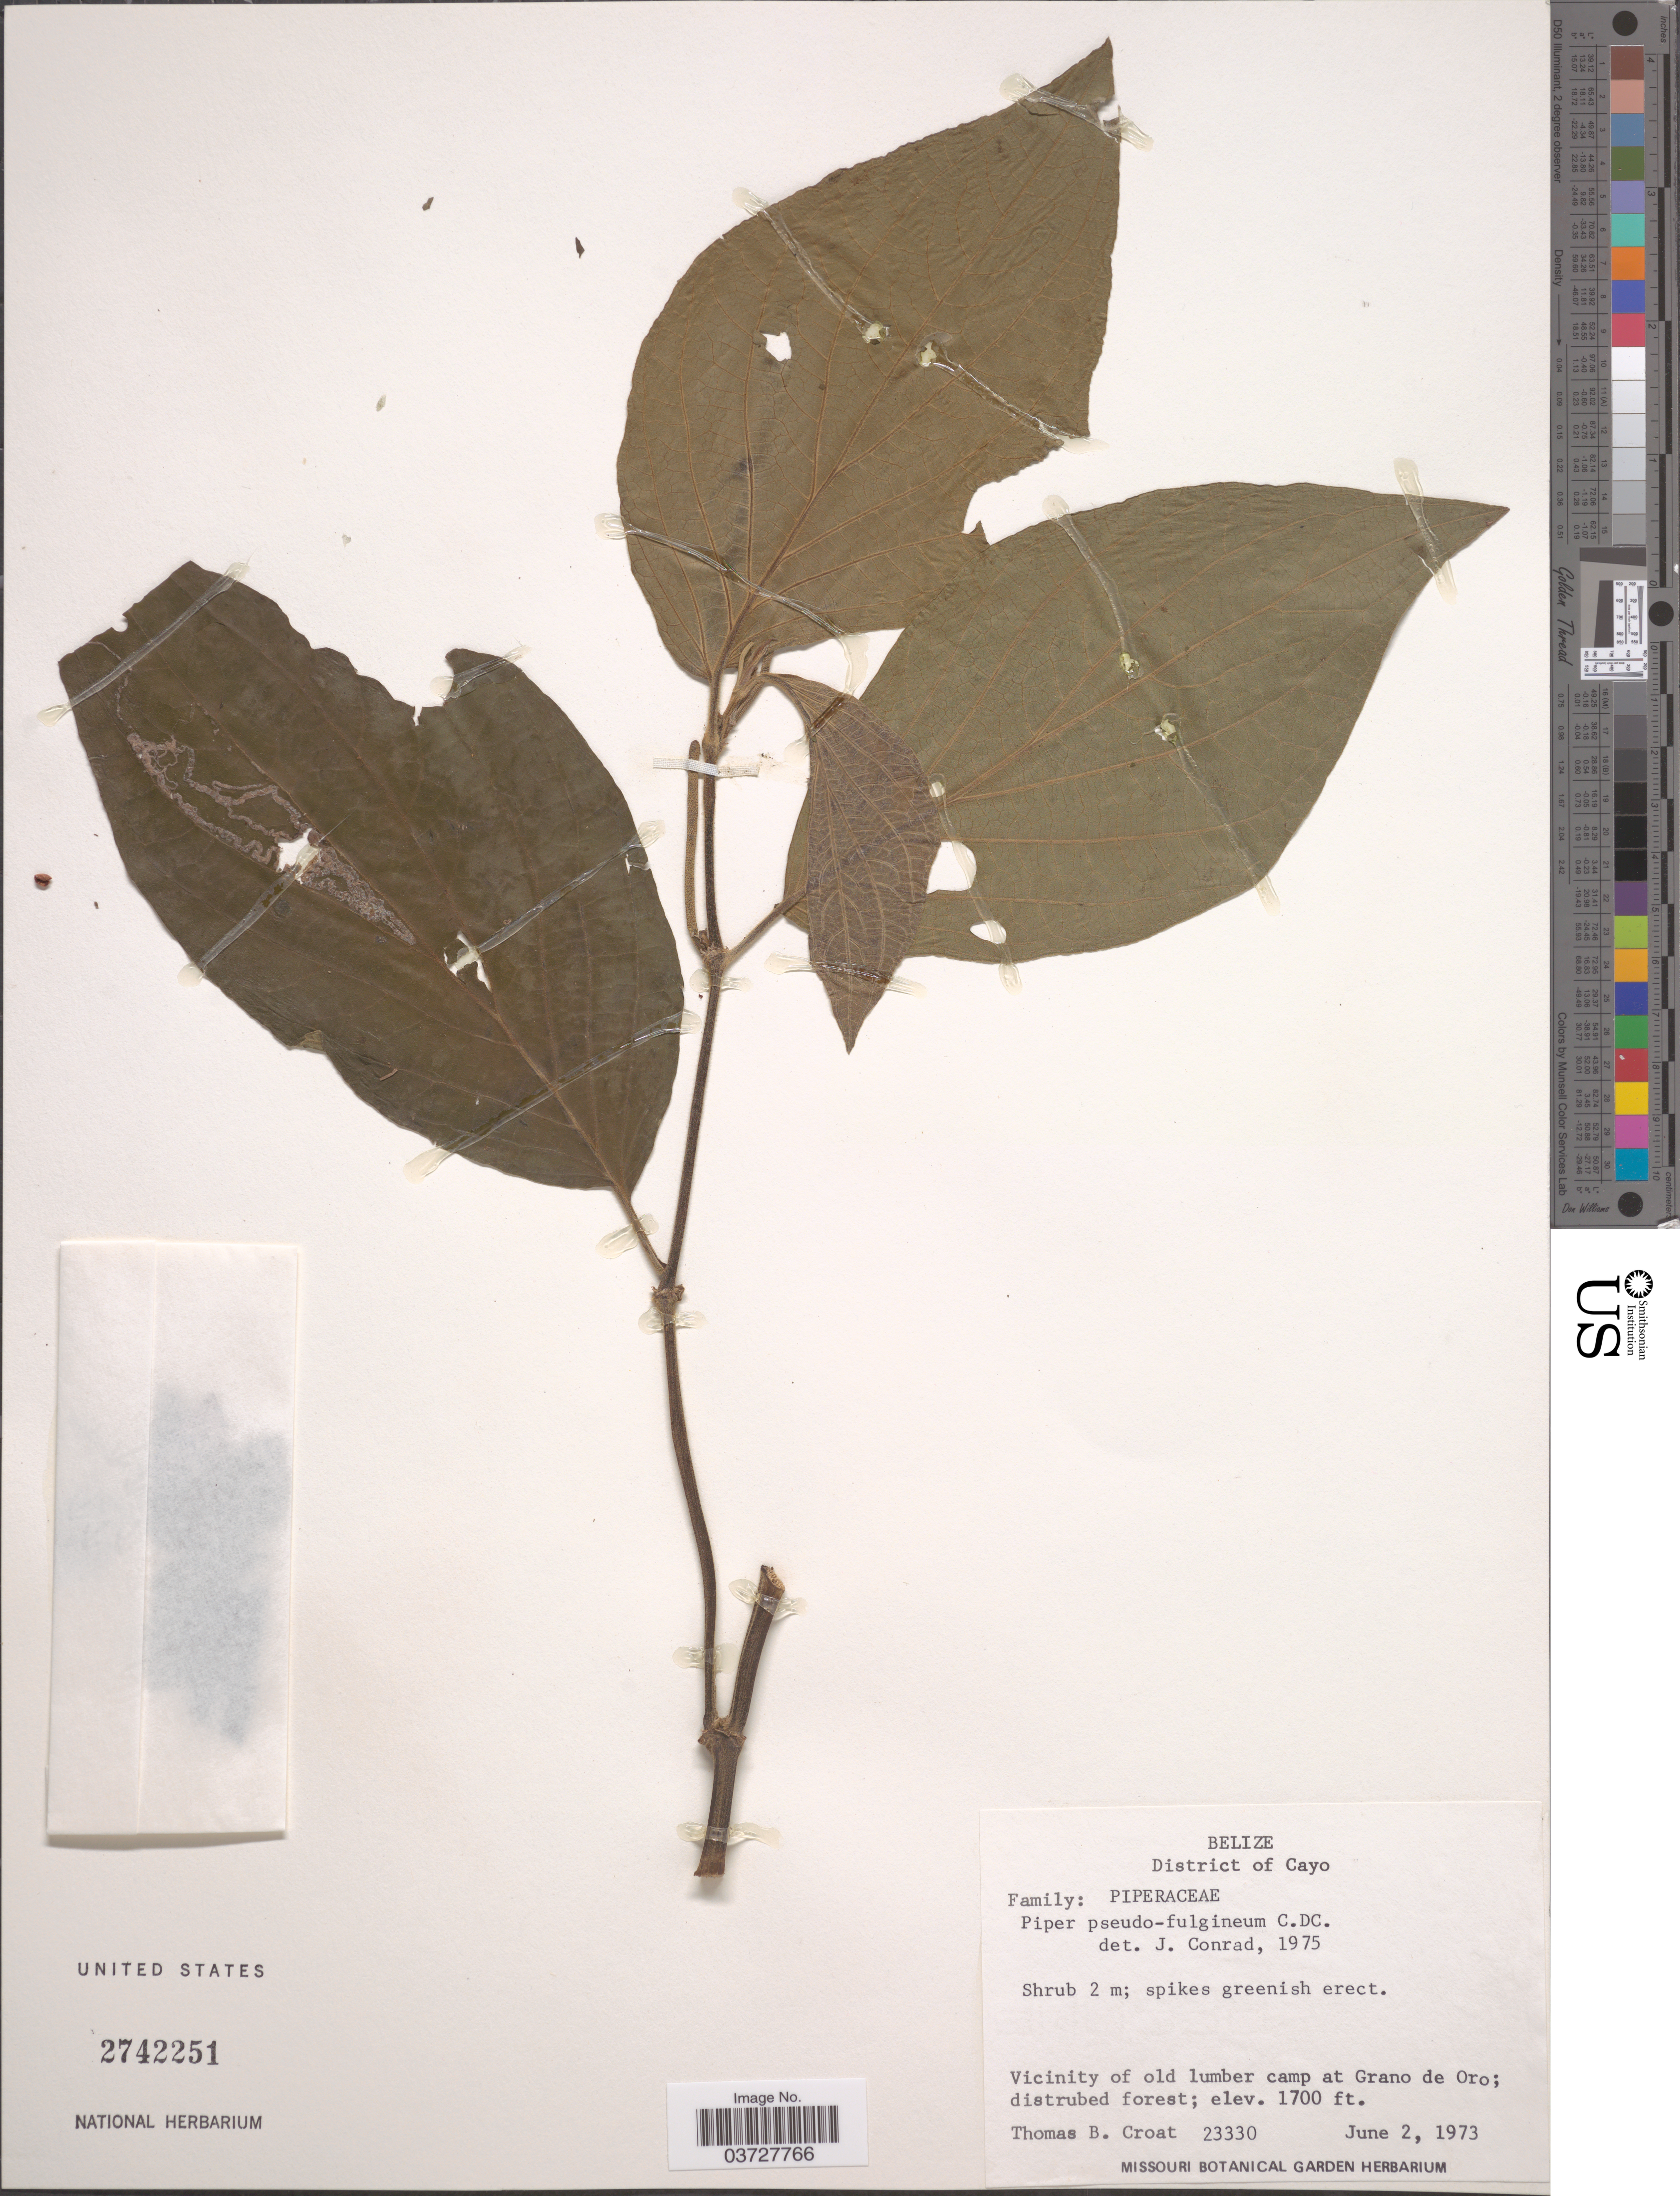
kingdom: Plantae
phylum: Tracheophyta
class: Magnoliopsida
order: Piperales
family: Piperaceae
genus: Piper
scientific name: Piper pseudofuligineum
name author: C. DC.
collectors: T. B. Croat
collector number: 23330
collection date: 1973-06-02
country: Belize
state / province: Cayo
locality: District of Cayo. Vicinity of old lumber camp at Grano de Oro.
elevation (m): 518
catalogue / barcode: US 2742251